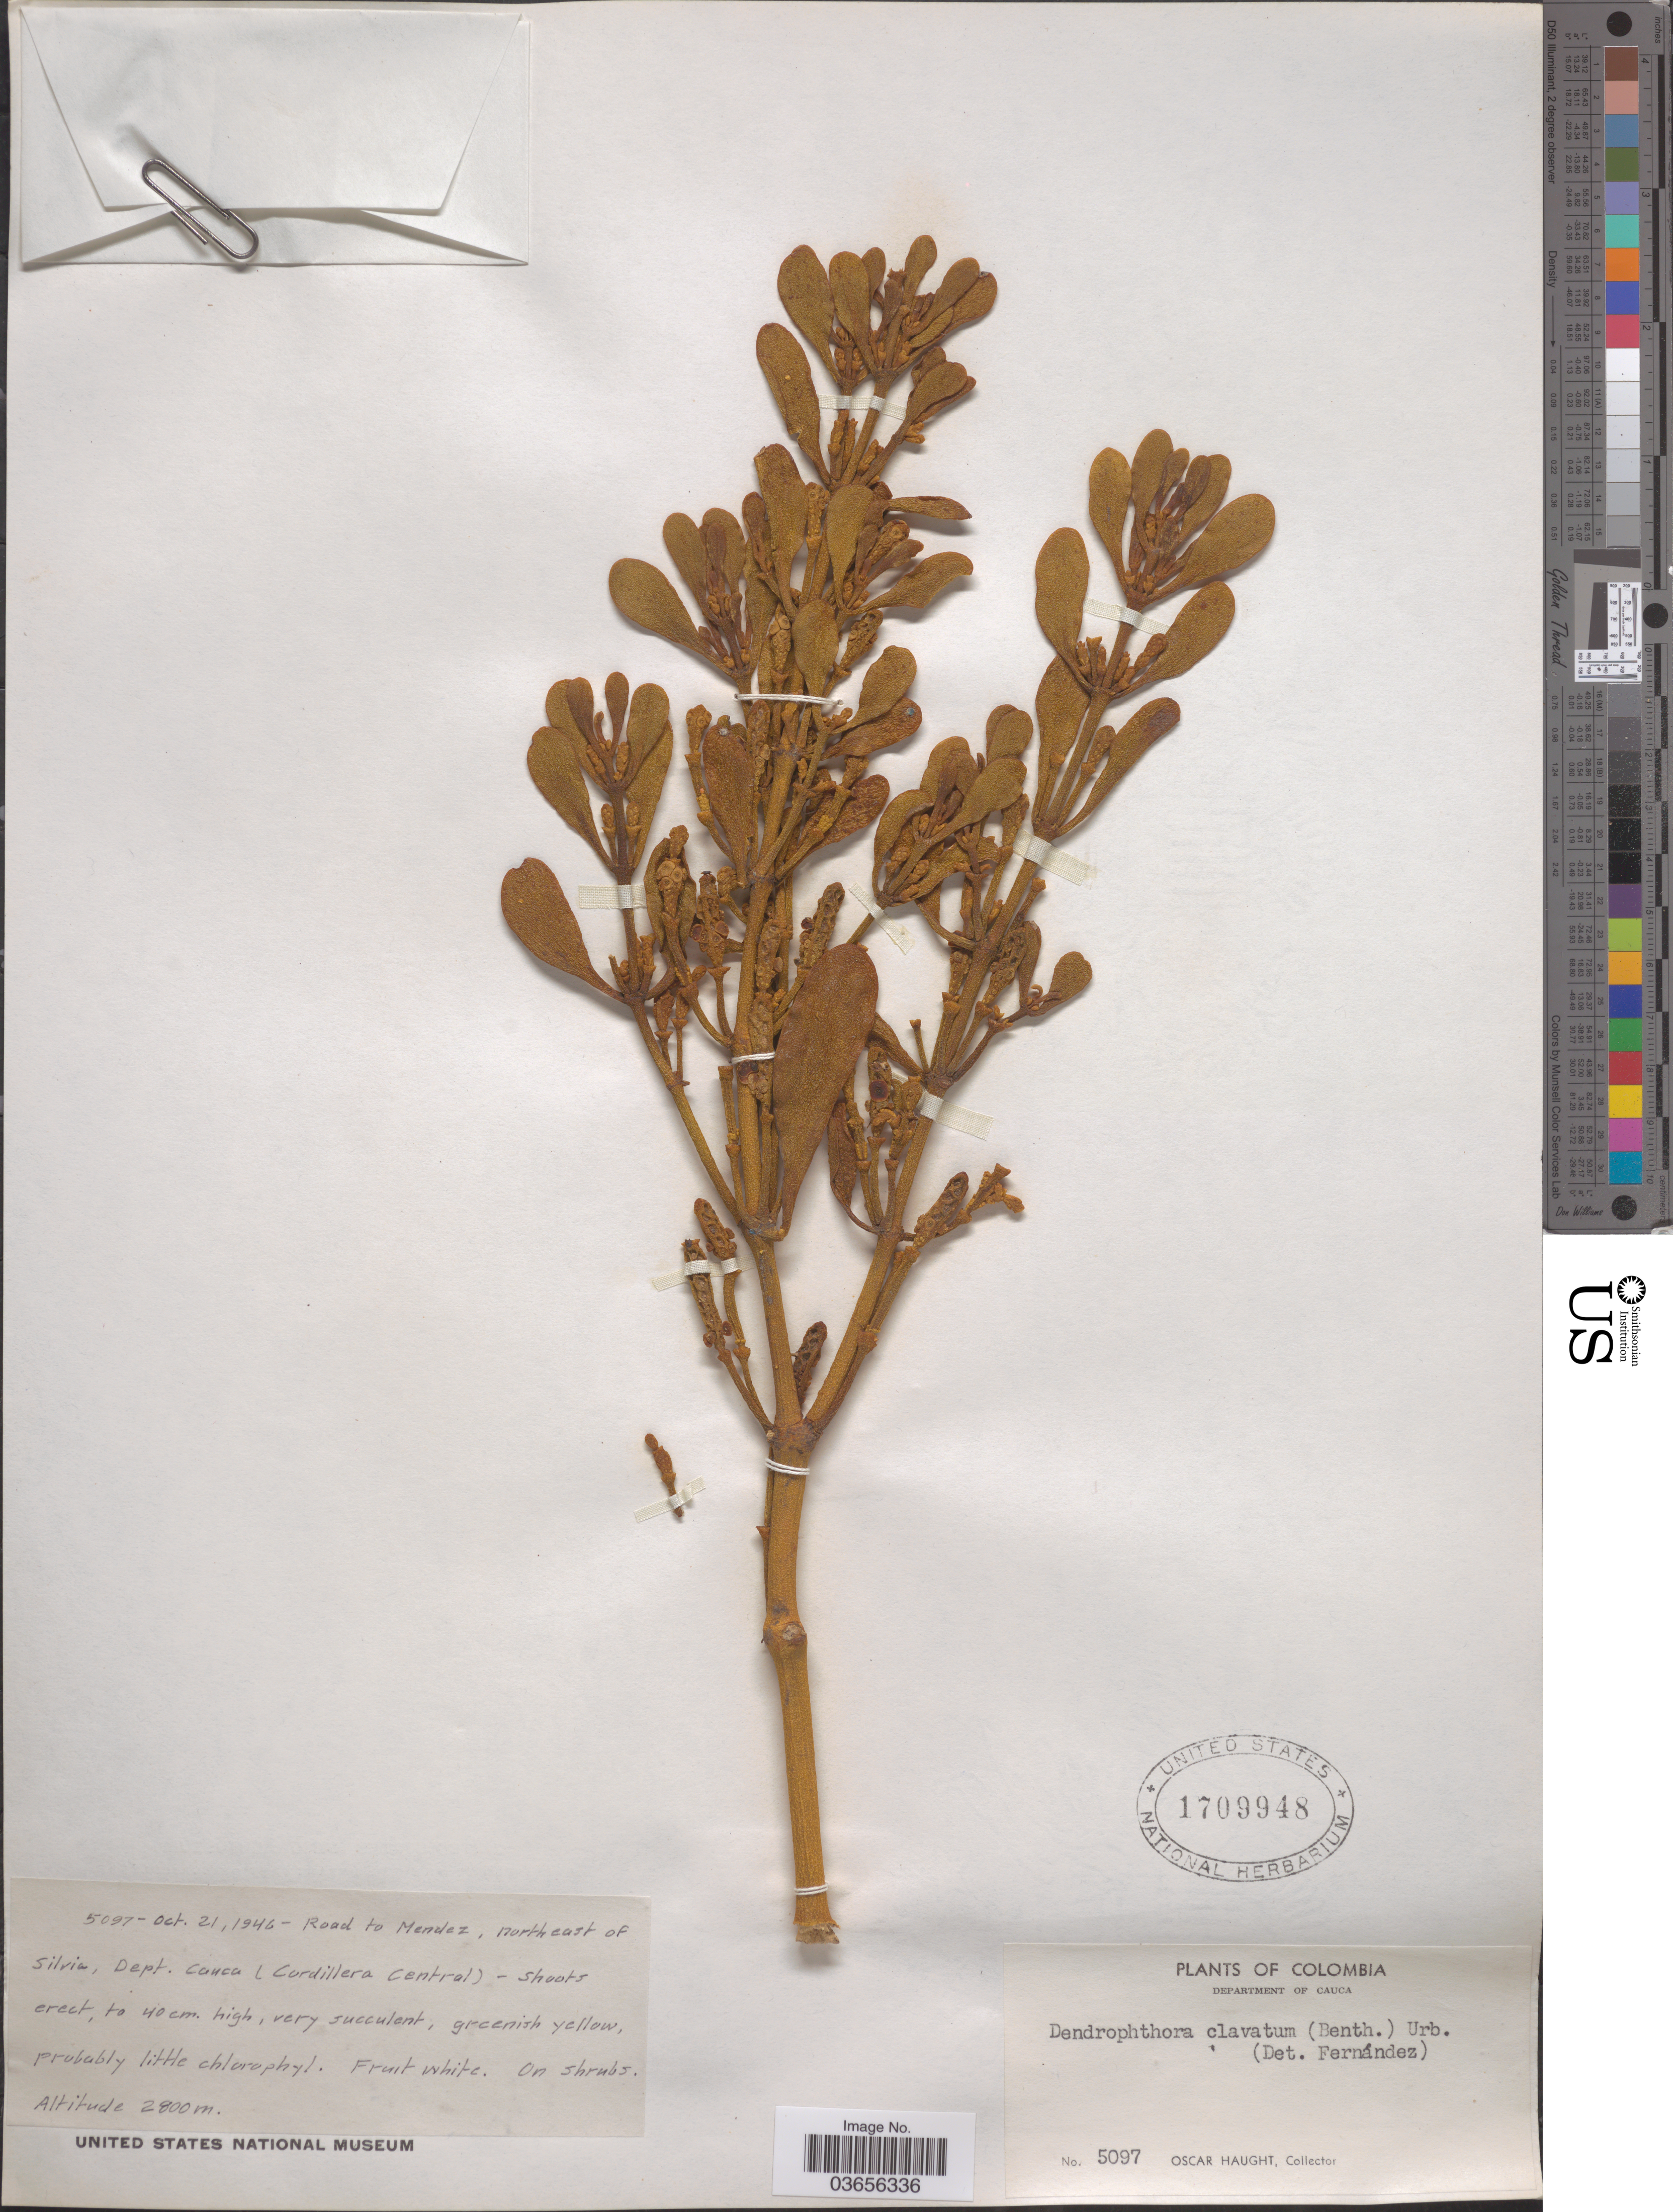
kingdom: Plantae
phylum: Tracheophyta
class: Magnoliopsida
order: Santalales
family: Viscaceae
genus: Dendrophthora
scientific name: Dendrophthora clavata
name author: (Benth.) Urb.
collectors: O. Haught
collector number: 5097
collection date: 1946-10-21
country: Colombia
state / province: Cauca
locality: Road to Mendez, northeast of Silvia, Dept. Cauca (Cordillera Central).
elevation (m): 2800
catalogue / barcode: US 1709948